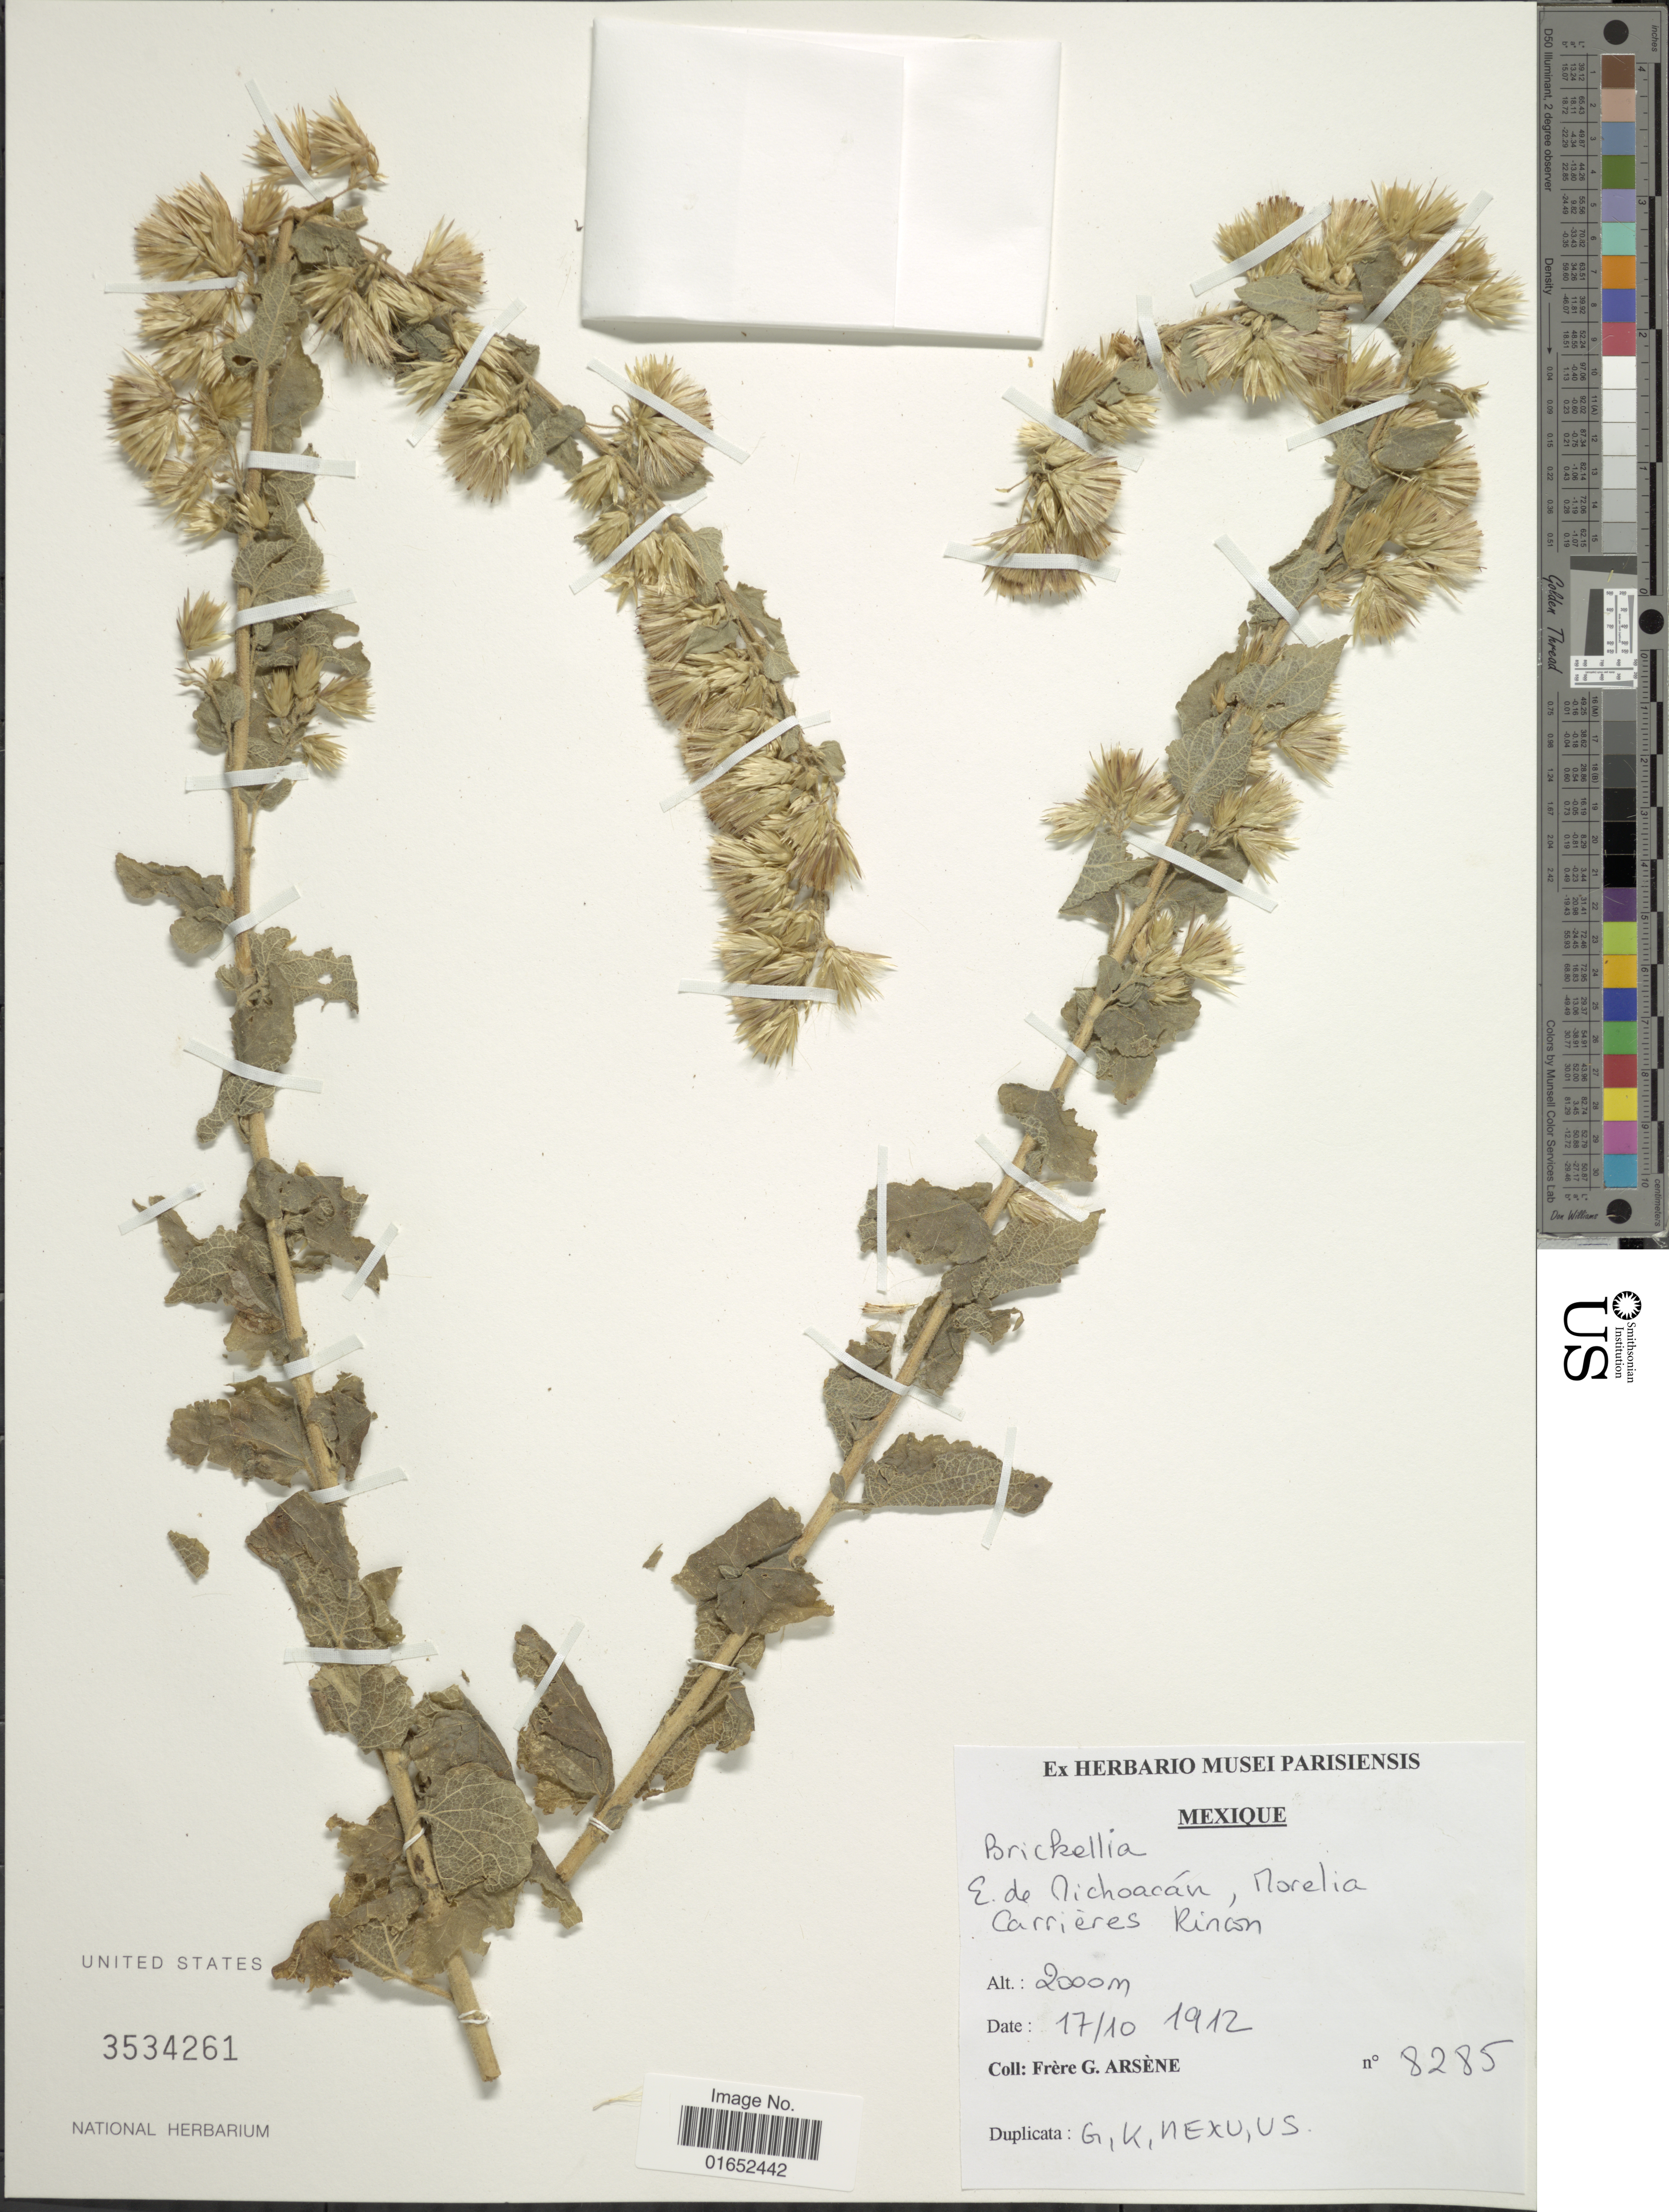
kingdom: Plantae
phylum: Tracheophyta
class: Magnoliopsida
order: Asterales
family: Asteraceae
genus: Brickellia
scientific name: Brickellia sp.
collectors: Bro. G. Arsène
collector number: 8285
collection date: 1912-10-17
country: Mexico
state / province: Michoacán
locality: Morelia, Carrieres Rincon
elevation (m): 2000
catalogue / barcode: US 3534261